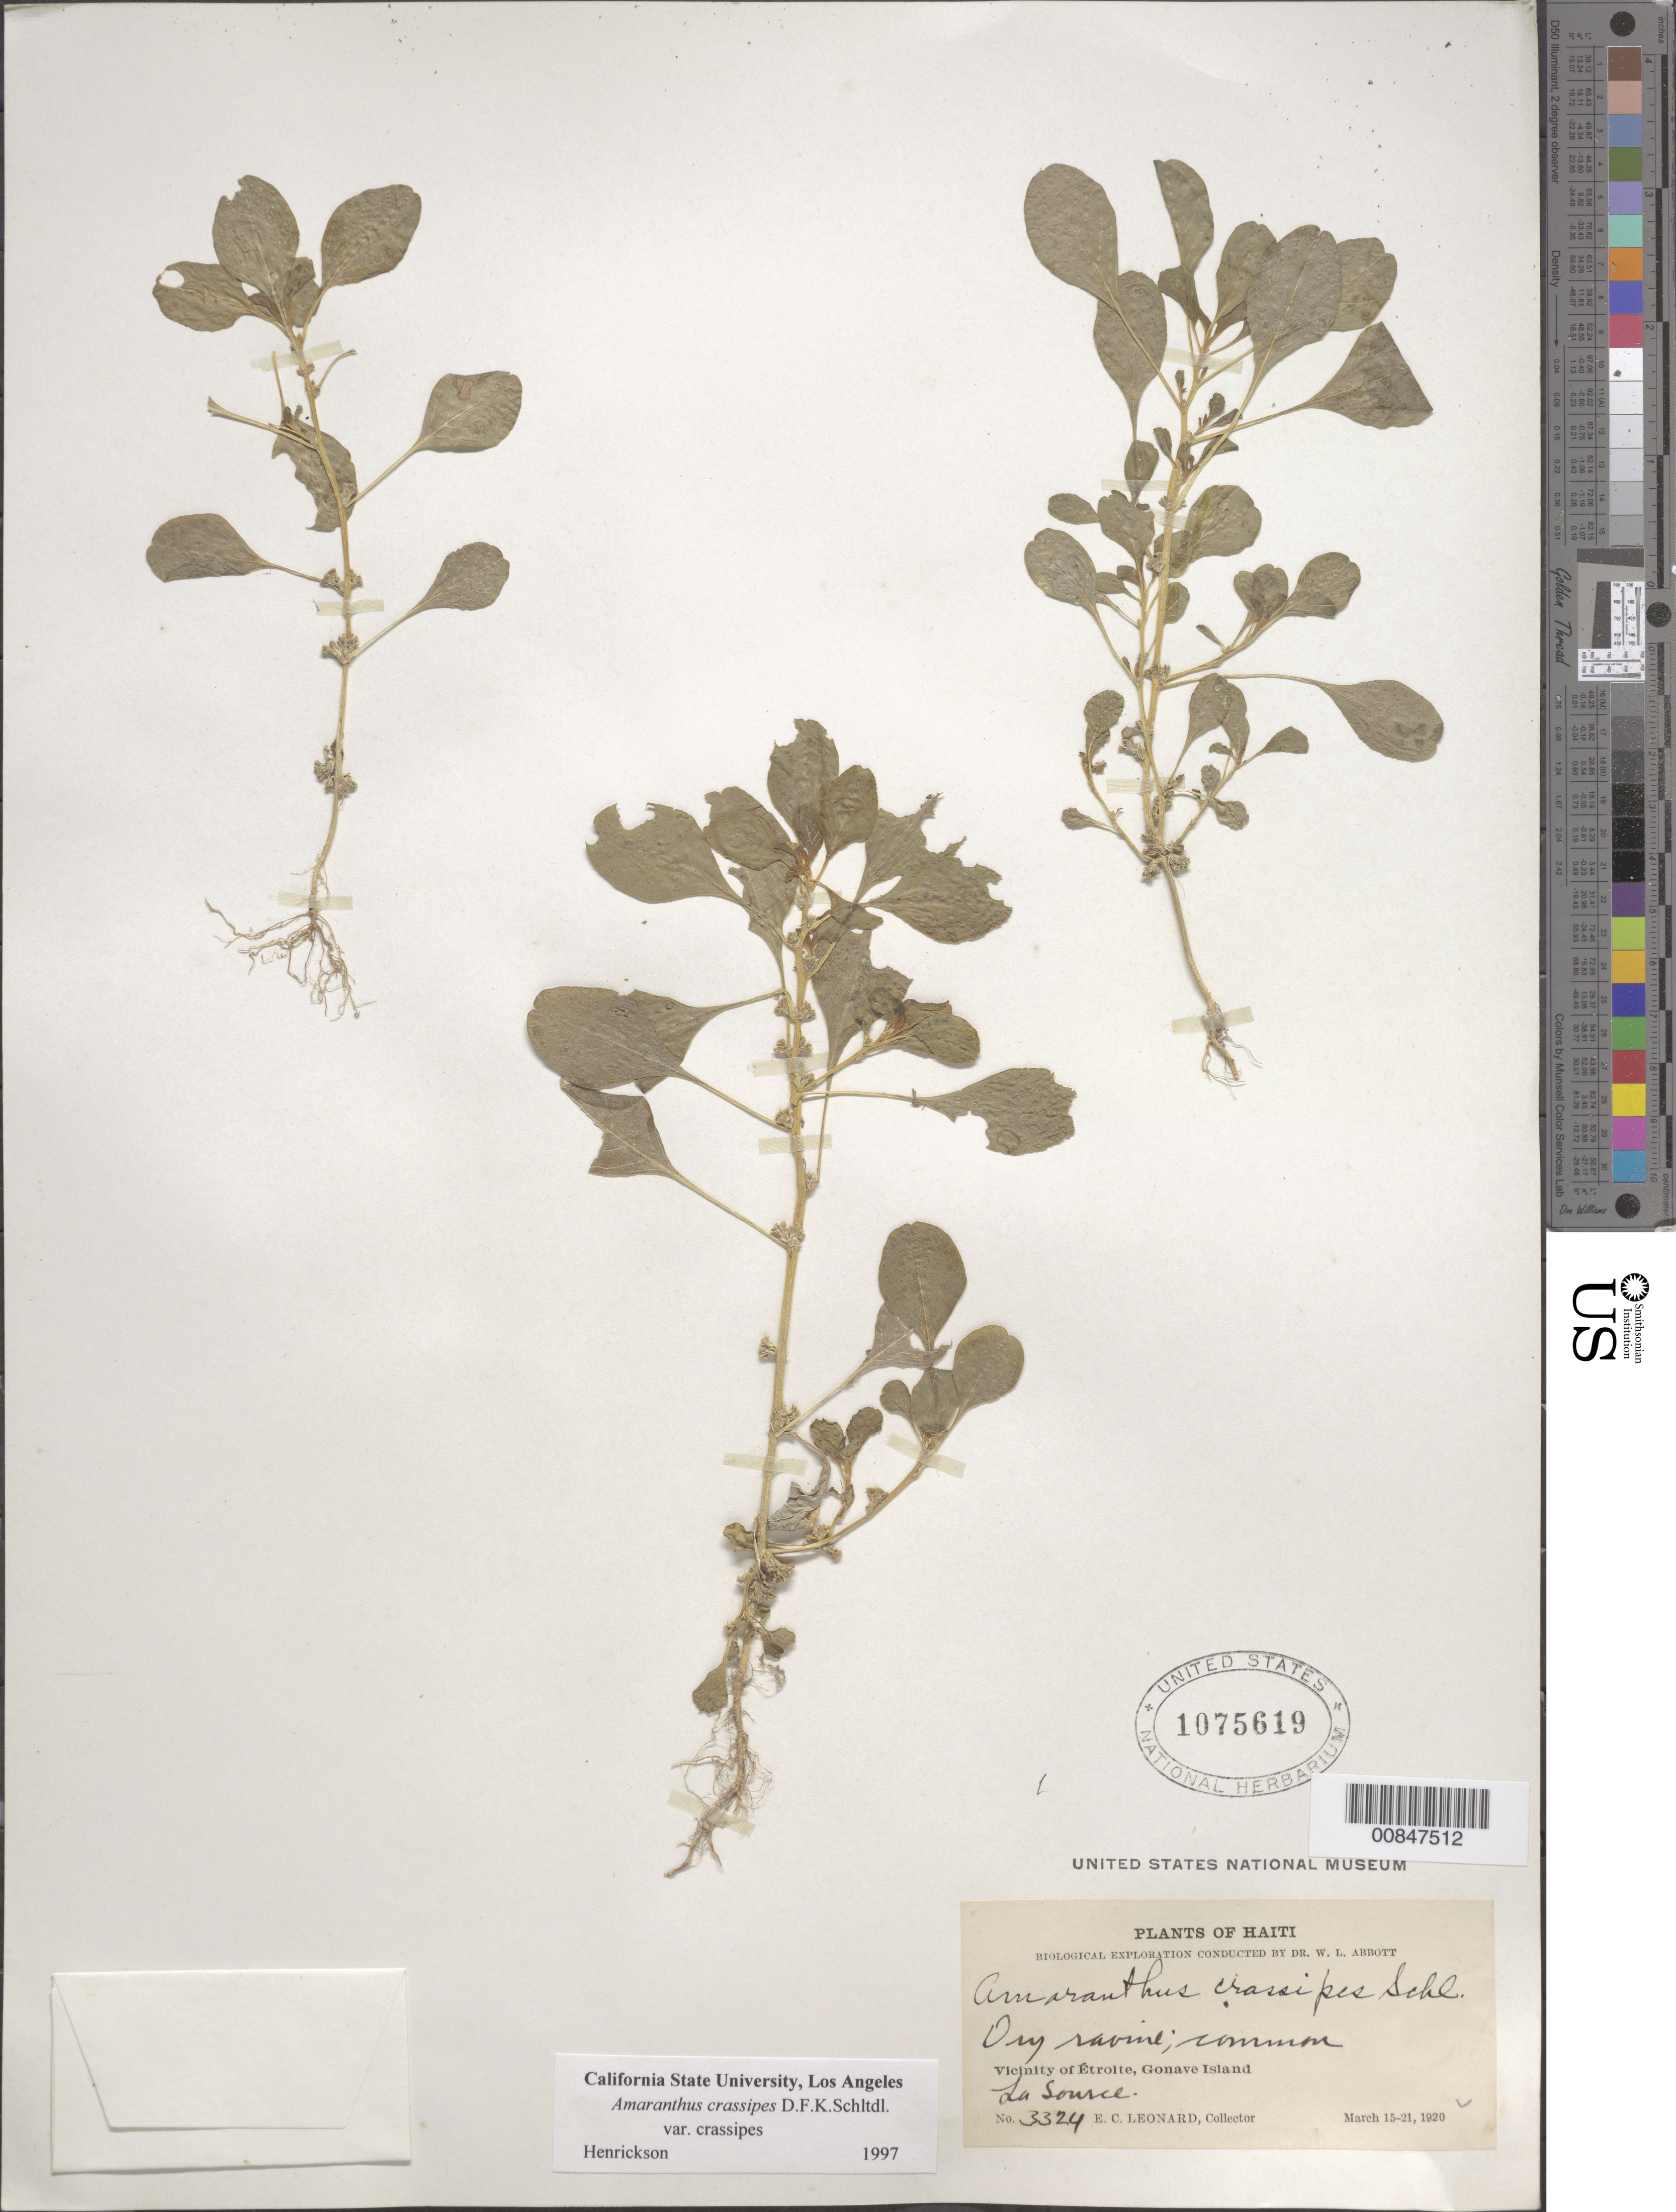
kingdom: Plantae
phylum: Tracheophyta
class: Magnoliopsida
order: Caryophyllales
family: Amaranthaceae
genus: Amaranthus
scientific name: Amaranthus crassipes var. crassipes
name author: Schltdl.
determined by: Henrickson, --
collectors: E. C. Leonard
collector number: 3324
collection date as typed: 15 Mar 1920 to 21 Mar 1920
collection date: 1920-03-15/1920-03-21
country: Haiti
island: Gonave I.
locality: Vicinity of Étroite, Gonave Island. La Source.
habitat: Dry ravine.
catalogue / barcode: US 1075619